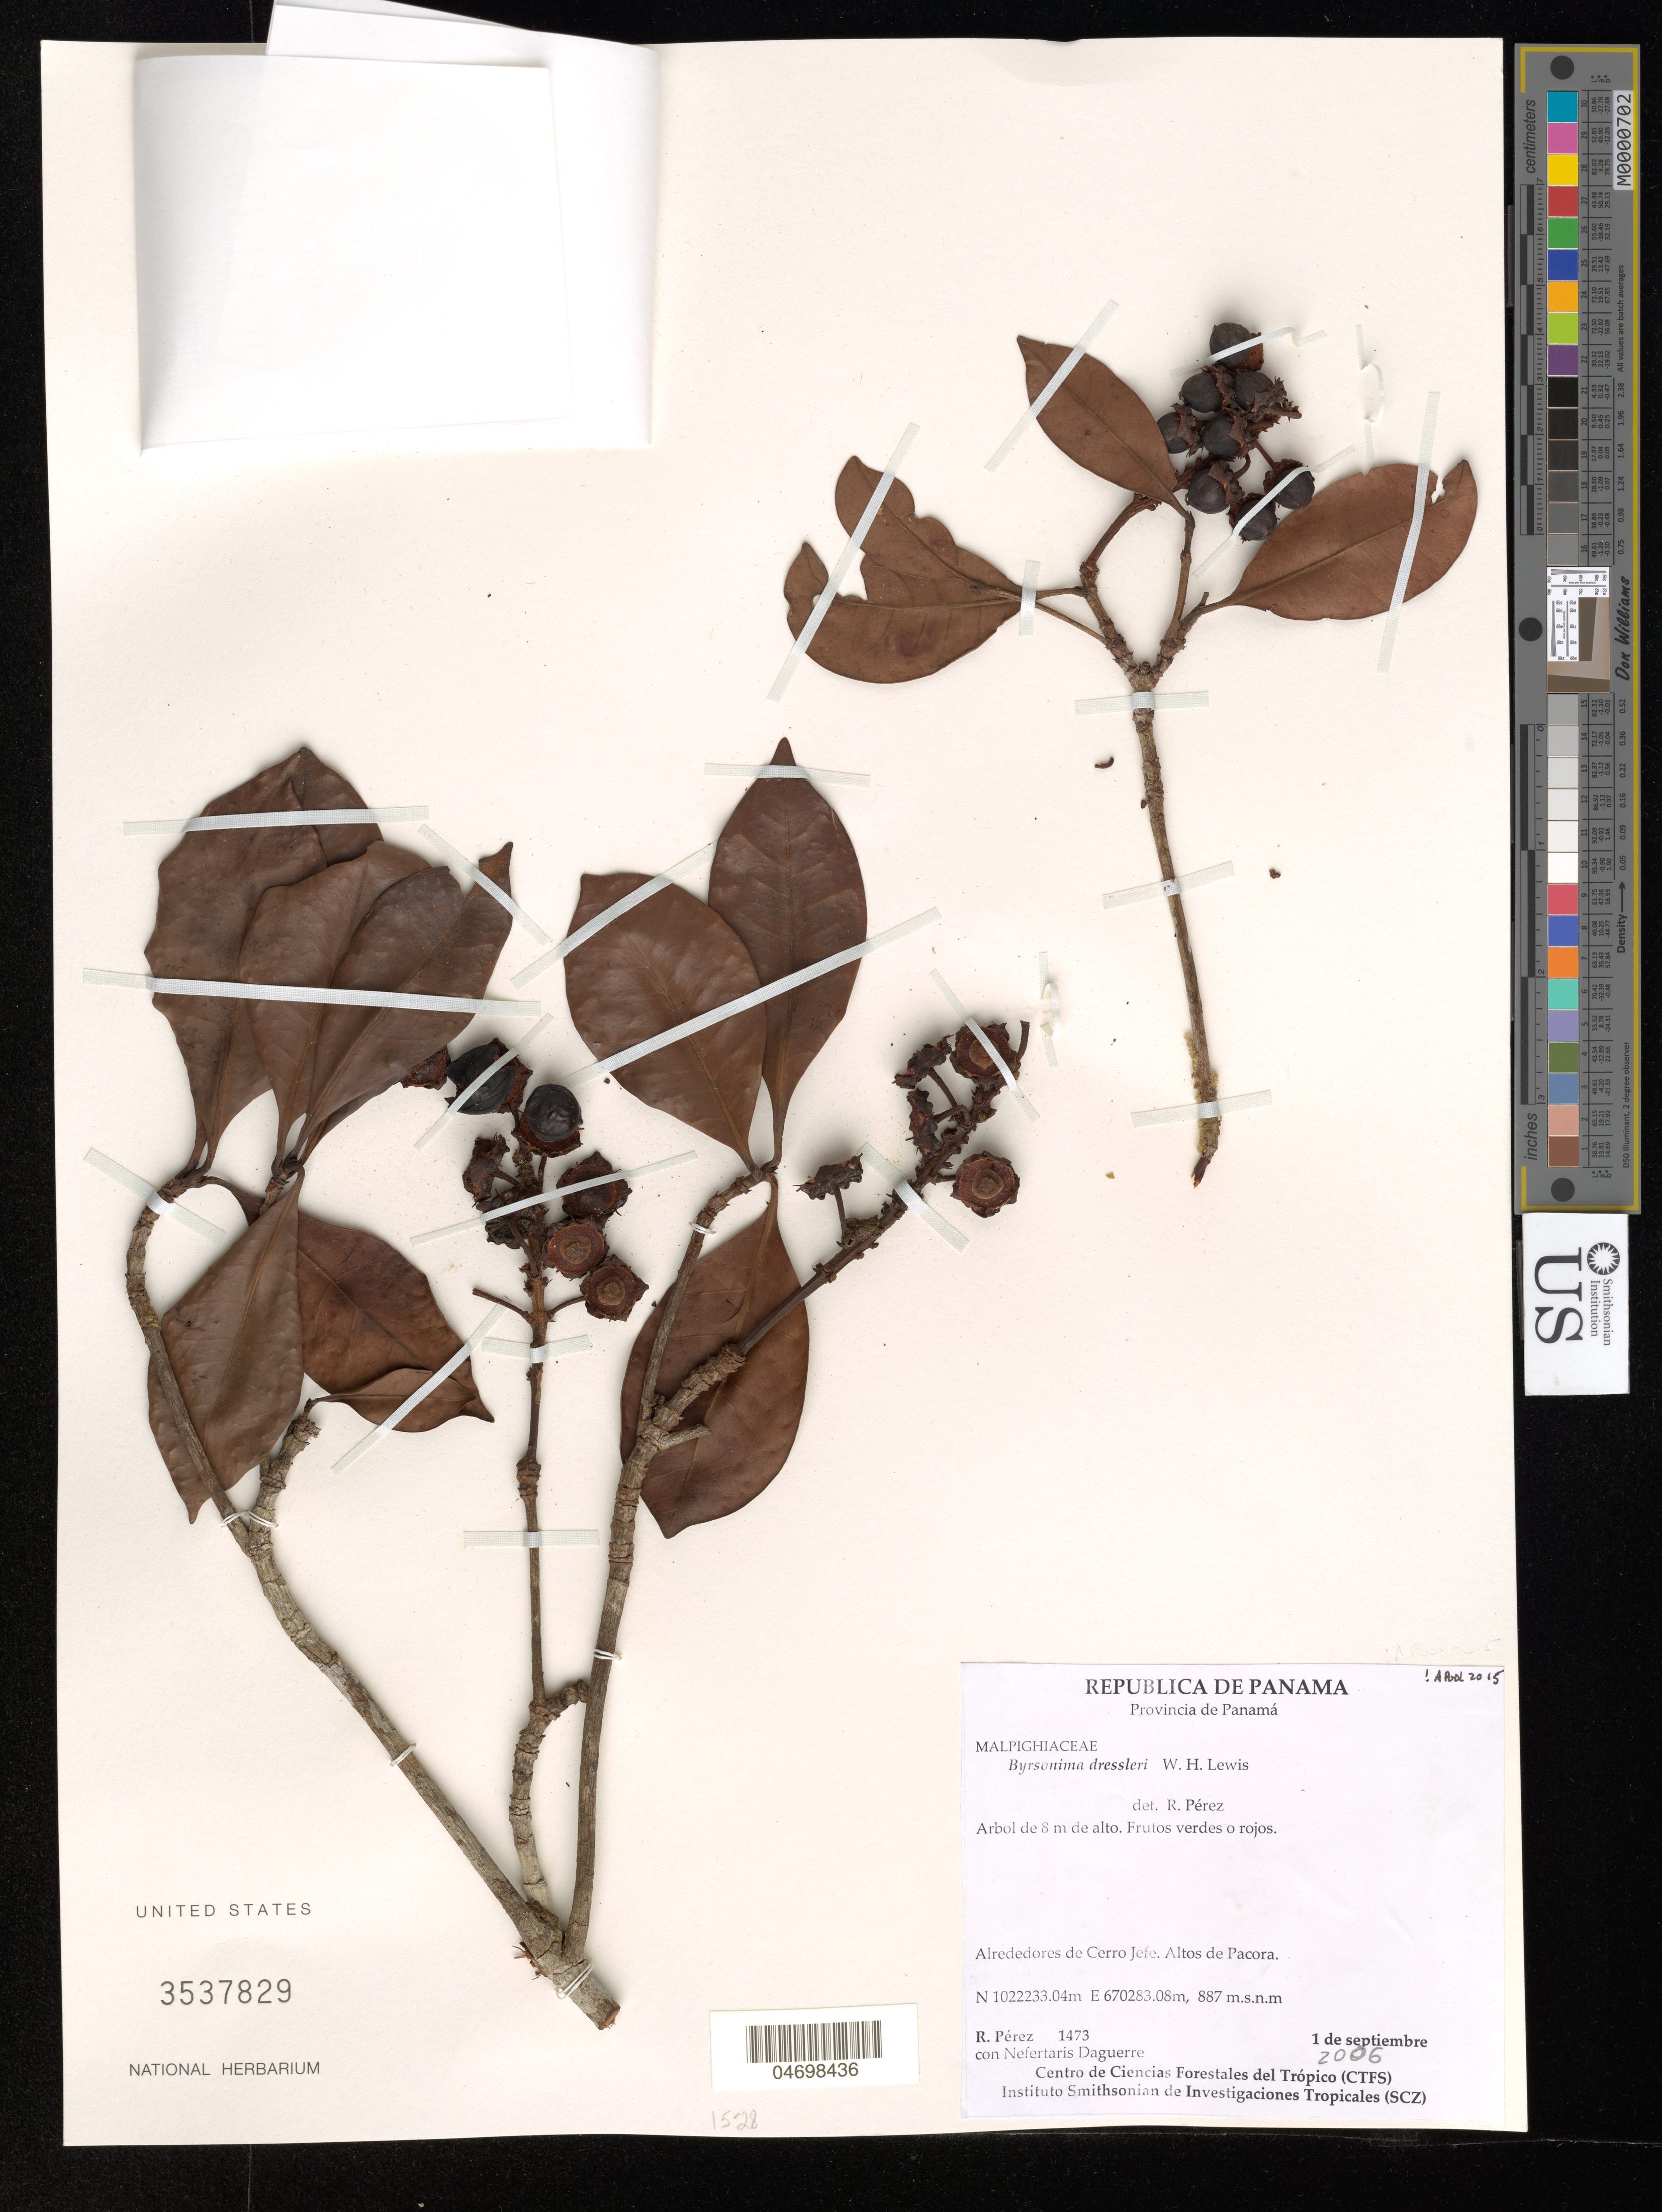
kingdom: Plantae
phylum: Tracheophyta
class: Magnoliopsida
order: Malpighiales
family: Malpighiaceae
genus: Byrsonima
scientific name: Byrsonima dressleri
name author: W.H. Lewis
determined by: Pool, A., (MO), Missouri Botanical Garden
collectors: R. Perez & N. Daguerre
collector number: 1473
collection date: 2006-09-01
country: Panama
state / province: Panamá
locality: Alrededores de Cerro Jefe. Altos de Pacora.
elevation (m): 887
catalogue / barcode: US 3537829